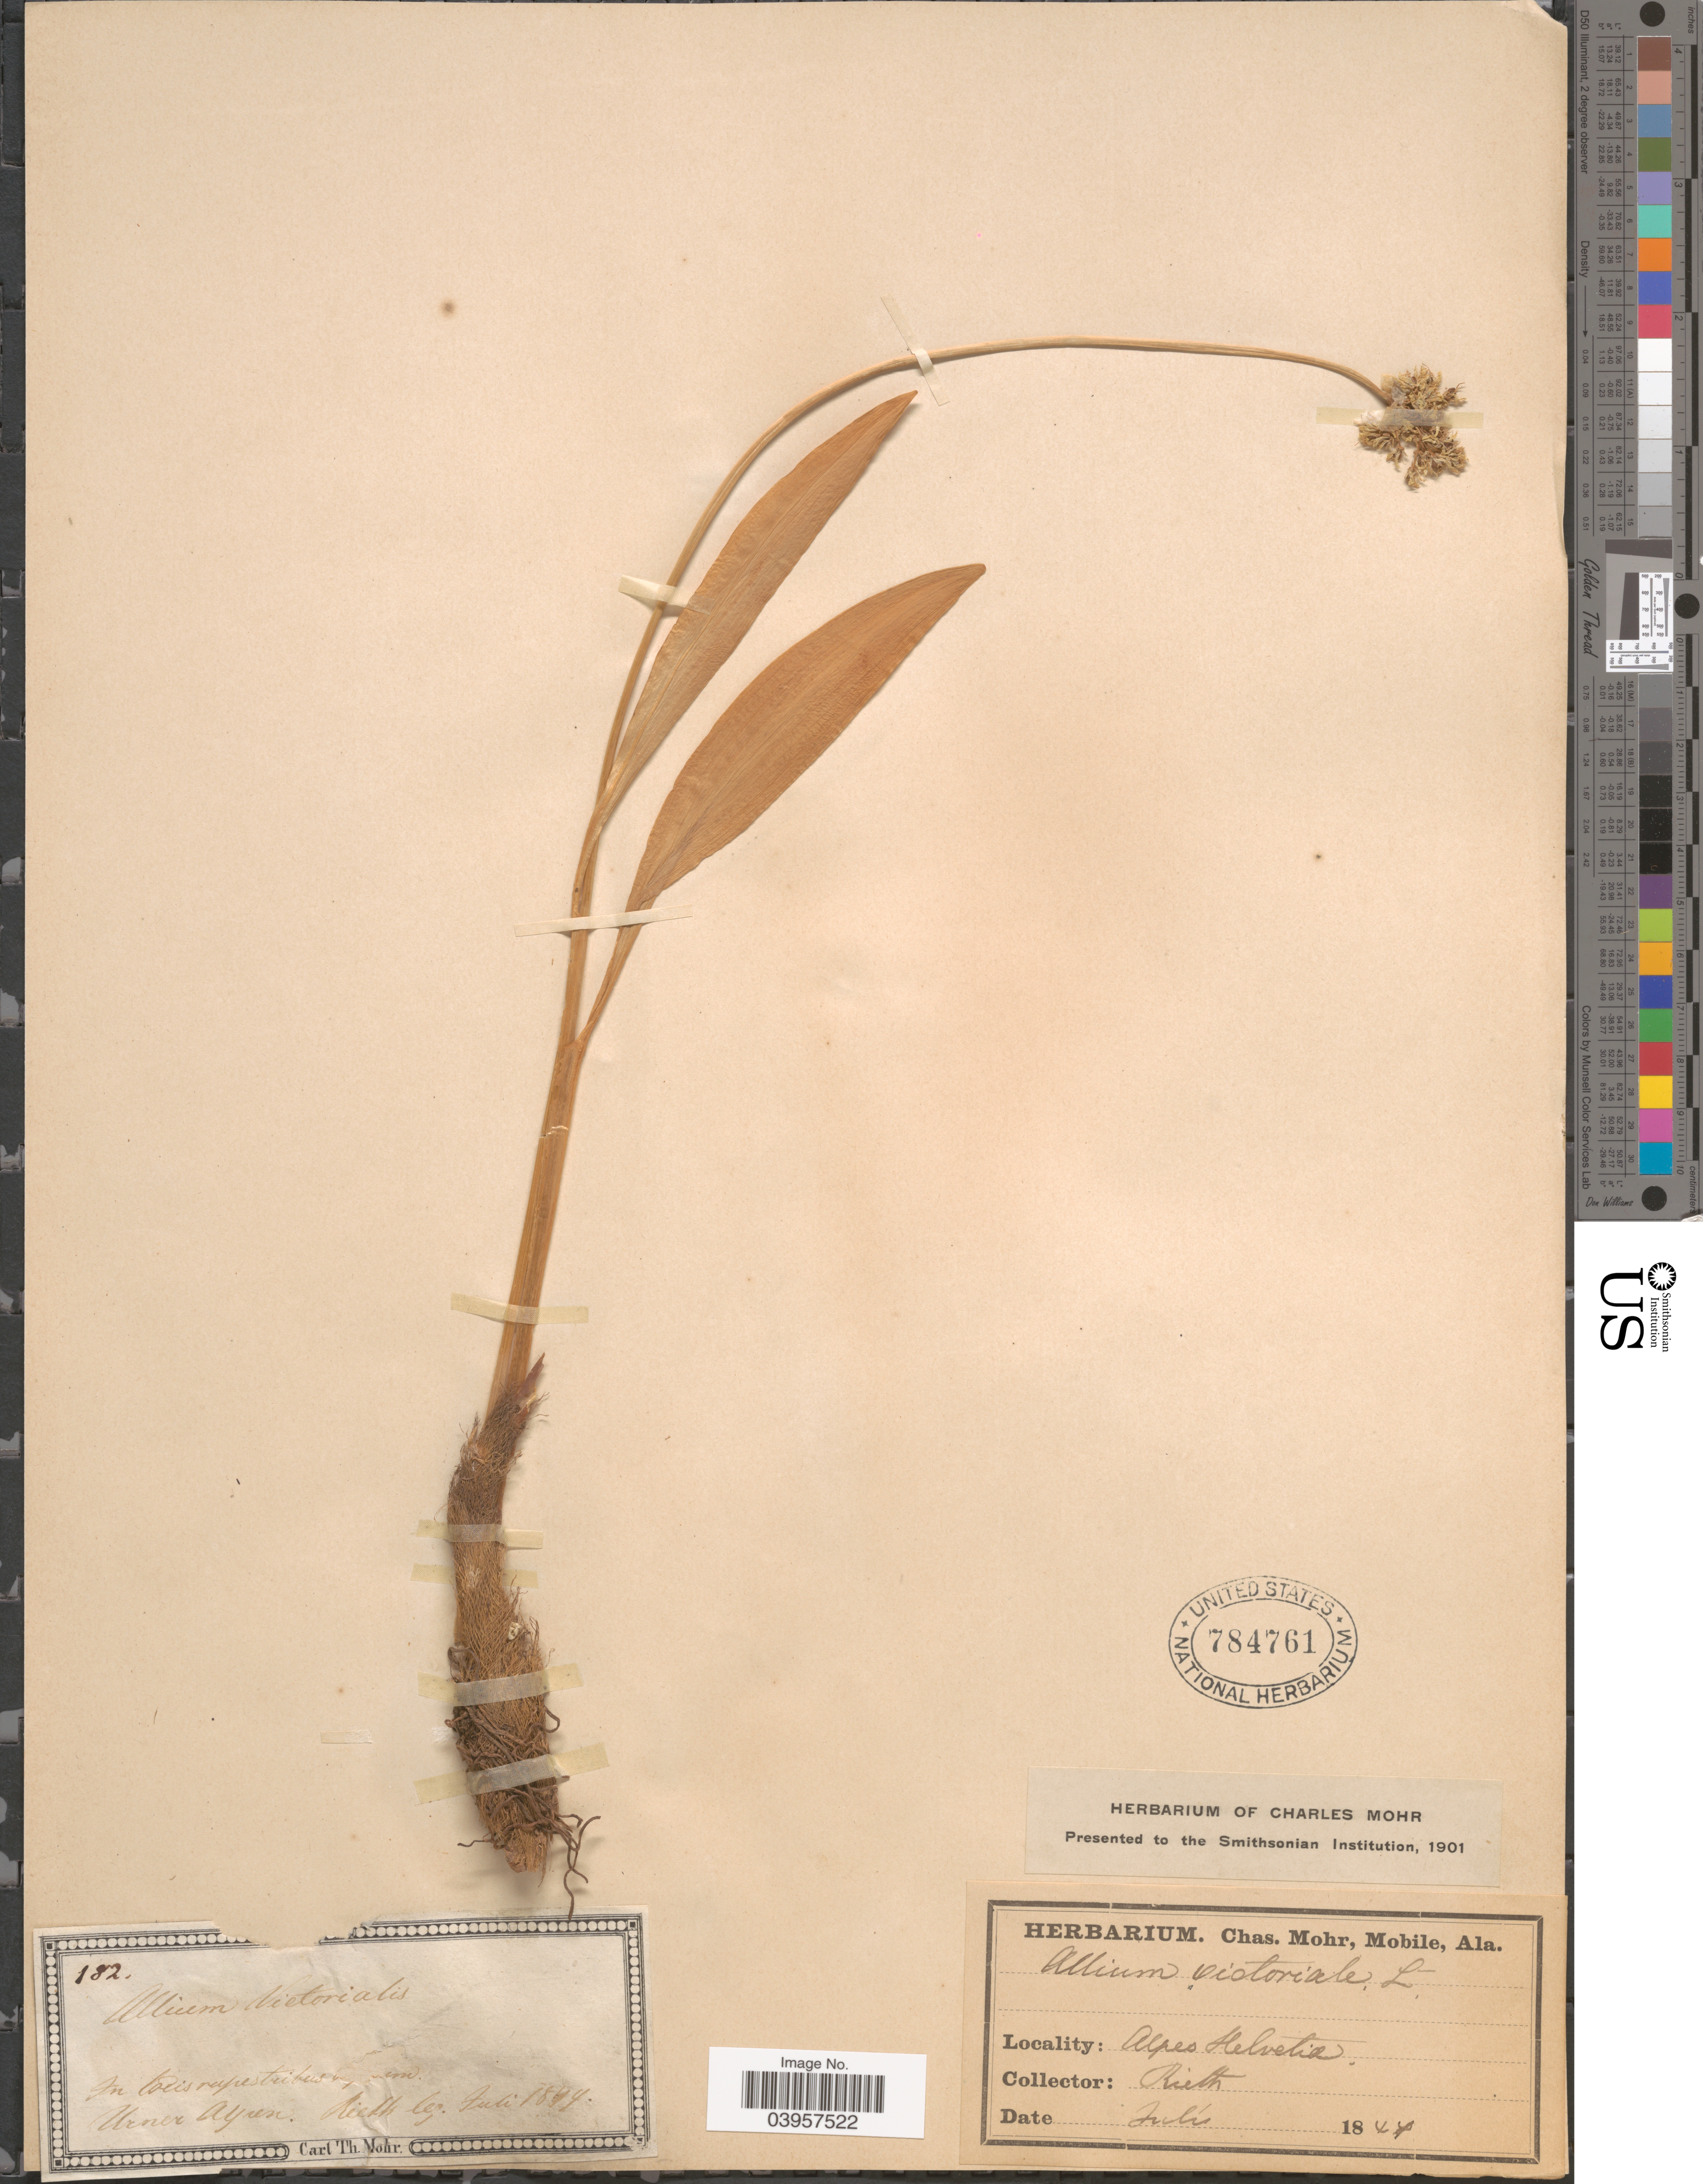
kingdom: Plantae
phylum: Tracheophyta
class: Liliopsida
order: Asparagales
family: Amaryllidaceae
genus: Allium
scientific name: Allium victorialis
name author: L.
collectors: -. Rieth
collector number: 182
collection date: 1894-07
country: Switzerland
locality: In locis rupestribus, [illegible text]. Urner Alpen. Alpes Helvetia.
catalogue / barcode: US 784761